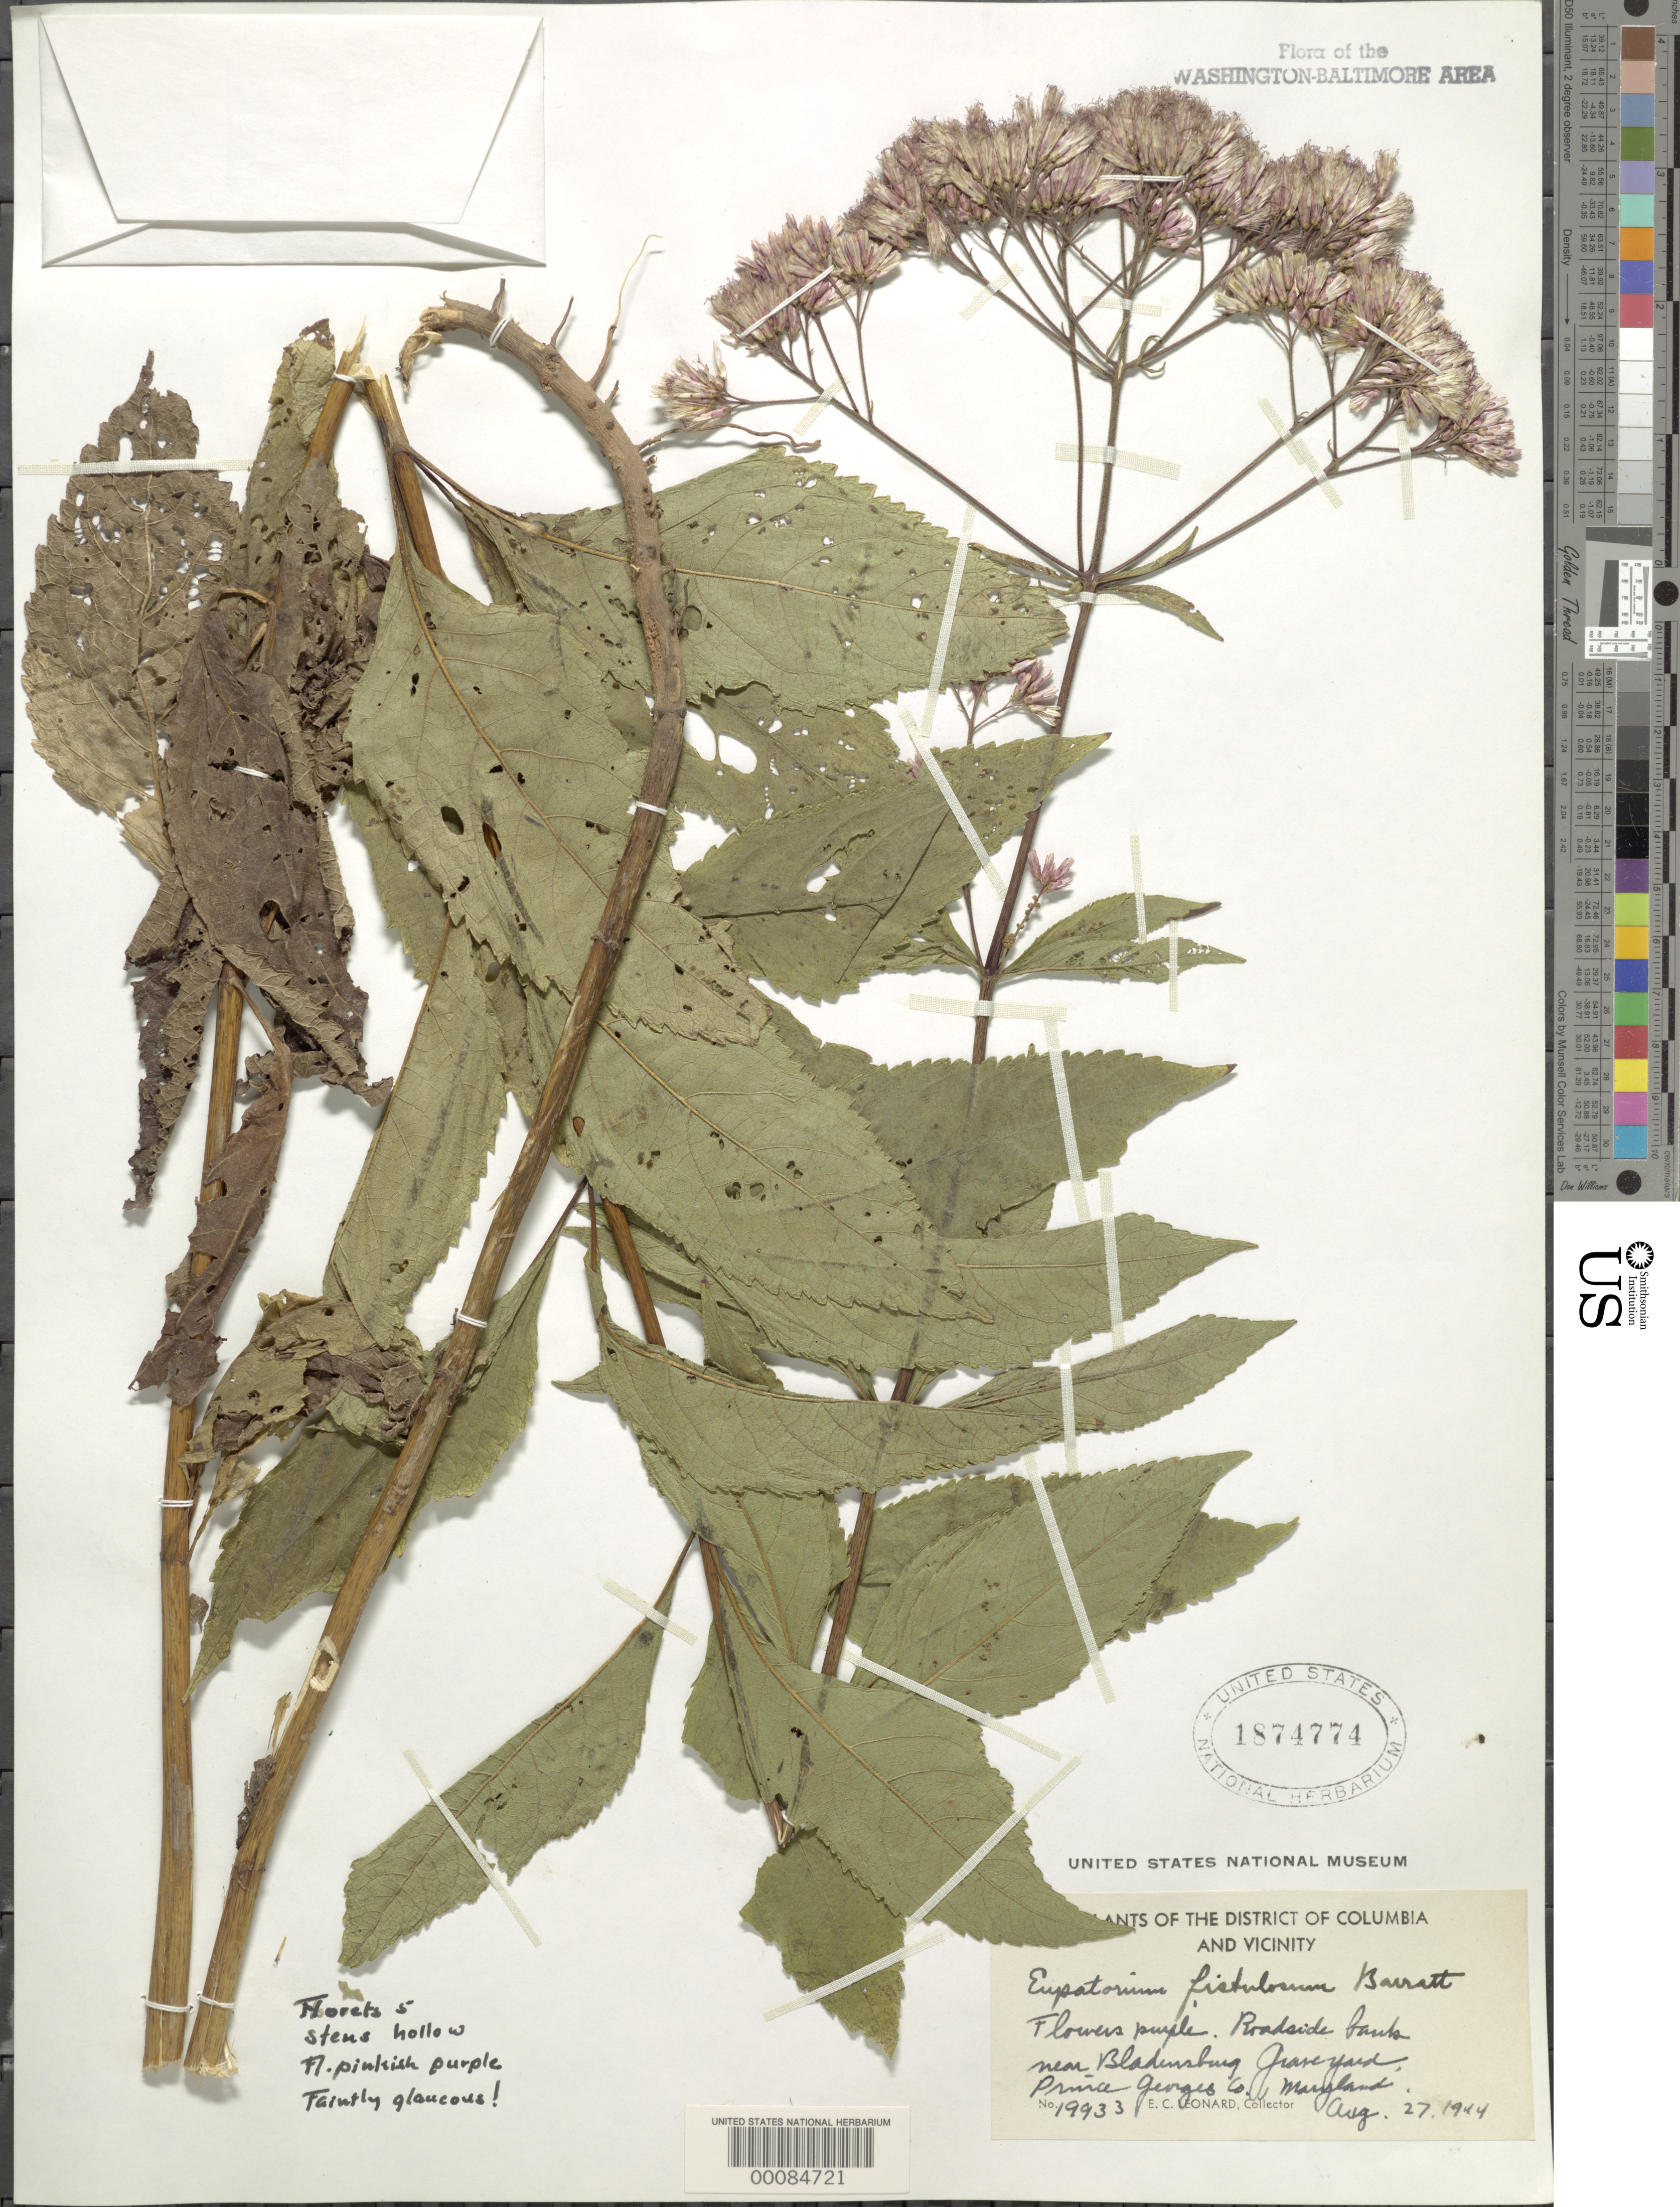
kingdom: Plantae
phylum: Tracheophyta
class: Magnoliopsida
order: Asterales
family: Asteraceae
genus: Eupatorium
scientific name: Eupatorium fistulosum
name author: Barratt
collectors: E. C. Leonard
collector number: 19933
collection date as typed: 27 Aug 1944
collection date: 1944-08-27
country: United States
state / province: Maryland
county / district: Prince George's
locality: Bladensburg Graveyard vicinity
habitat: Roadside bank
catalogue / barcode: US 1874774